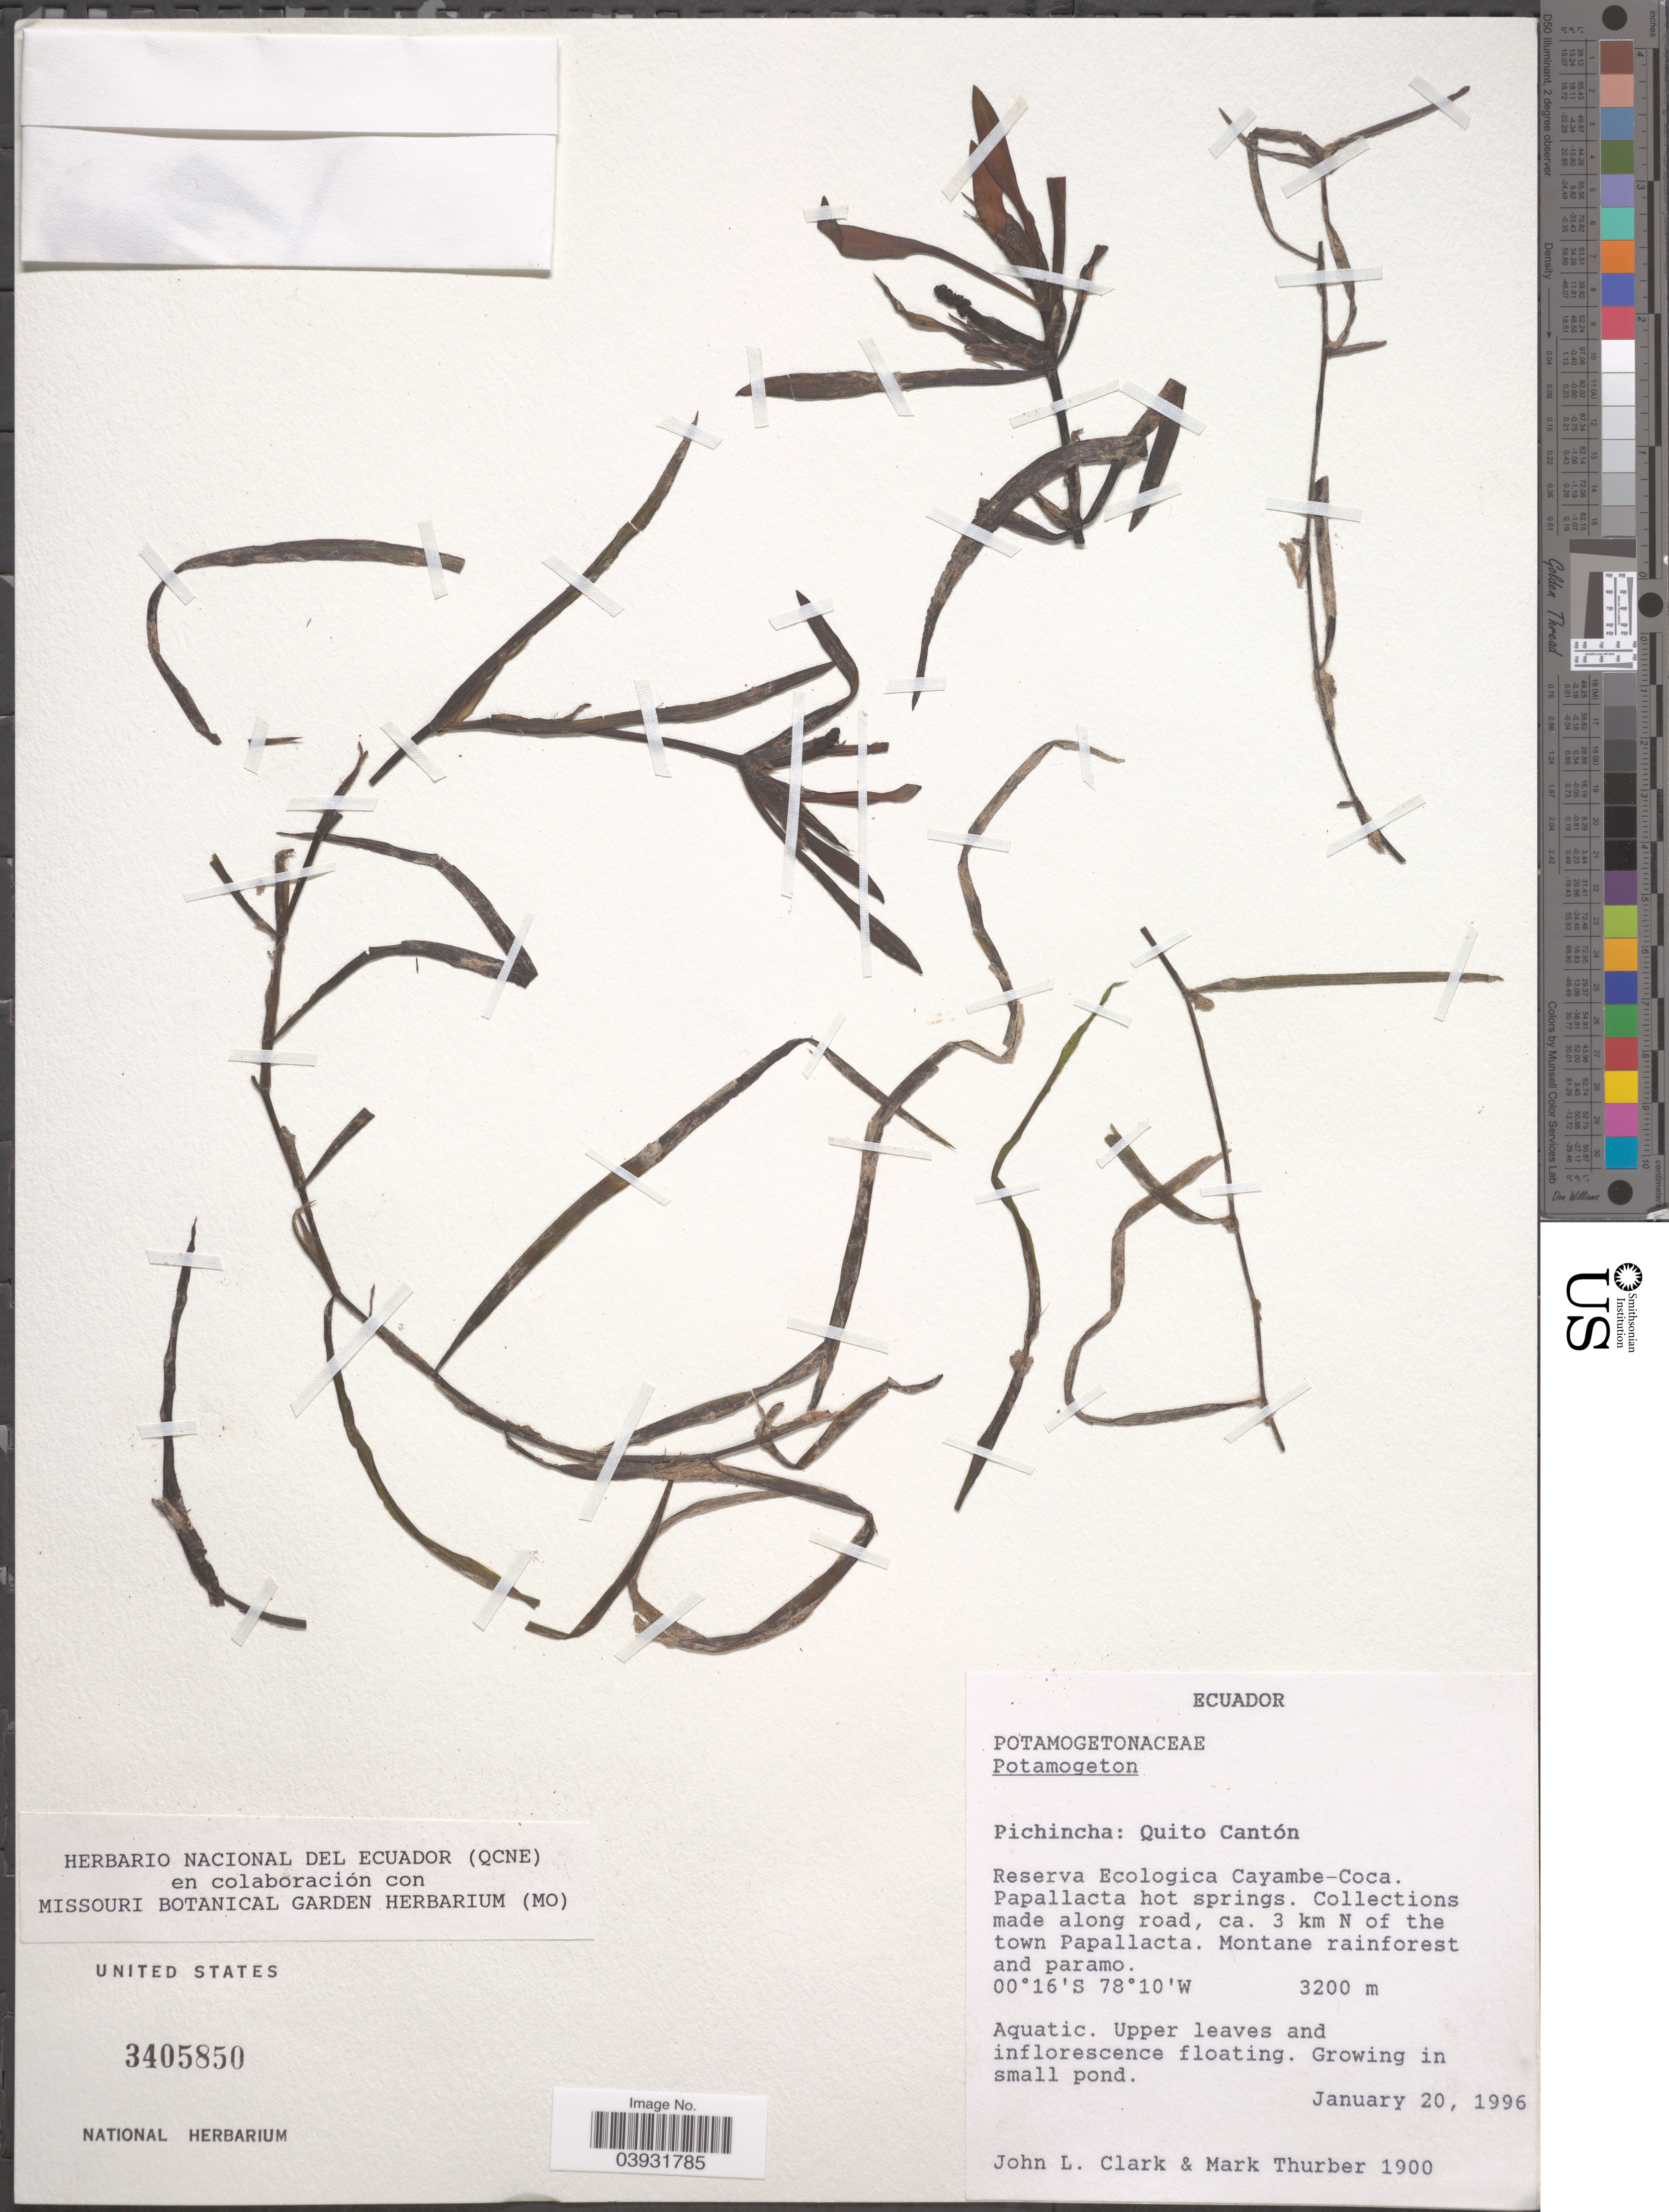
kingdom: Plantae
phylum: Tracheophyta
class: Liliopsida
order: Alismatales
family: Potamogetonaceae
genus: Potamogeton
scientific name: Potamogeton sp.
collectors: J. L. Clark & M. Thurber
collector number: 1900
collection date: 1996-01-20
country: Ecuador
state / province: Pichincha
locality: Quito Cantón. Reserva Ecologica Cayambe-Coca. Papallacta hot springs. Along road, ca. 3 km N of the town Papallacta.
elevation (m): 3200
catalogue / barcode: US 3405850